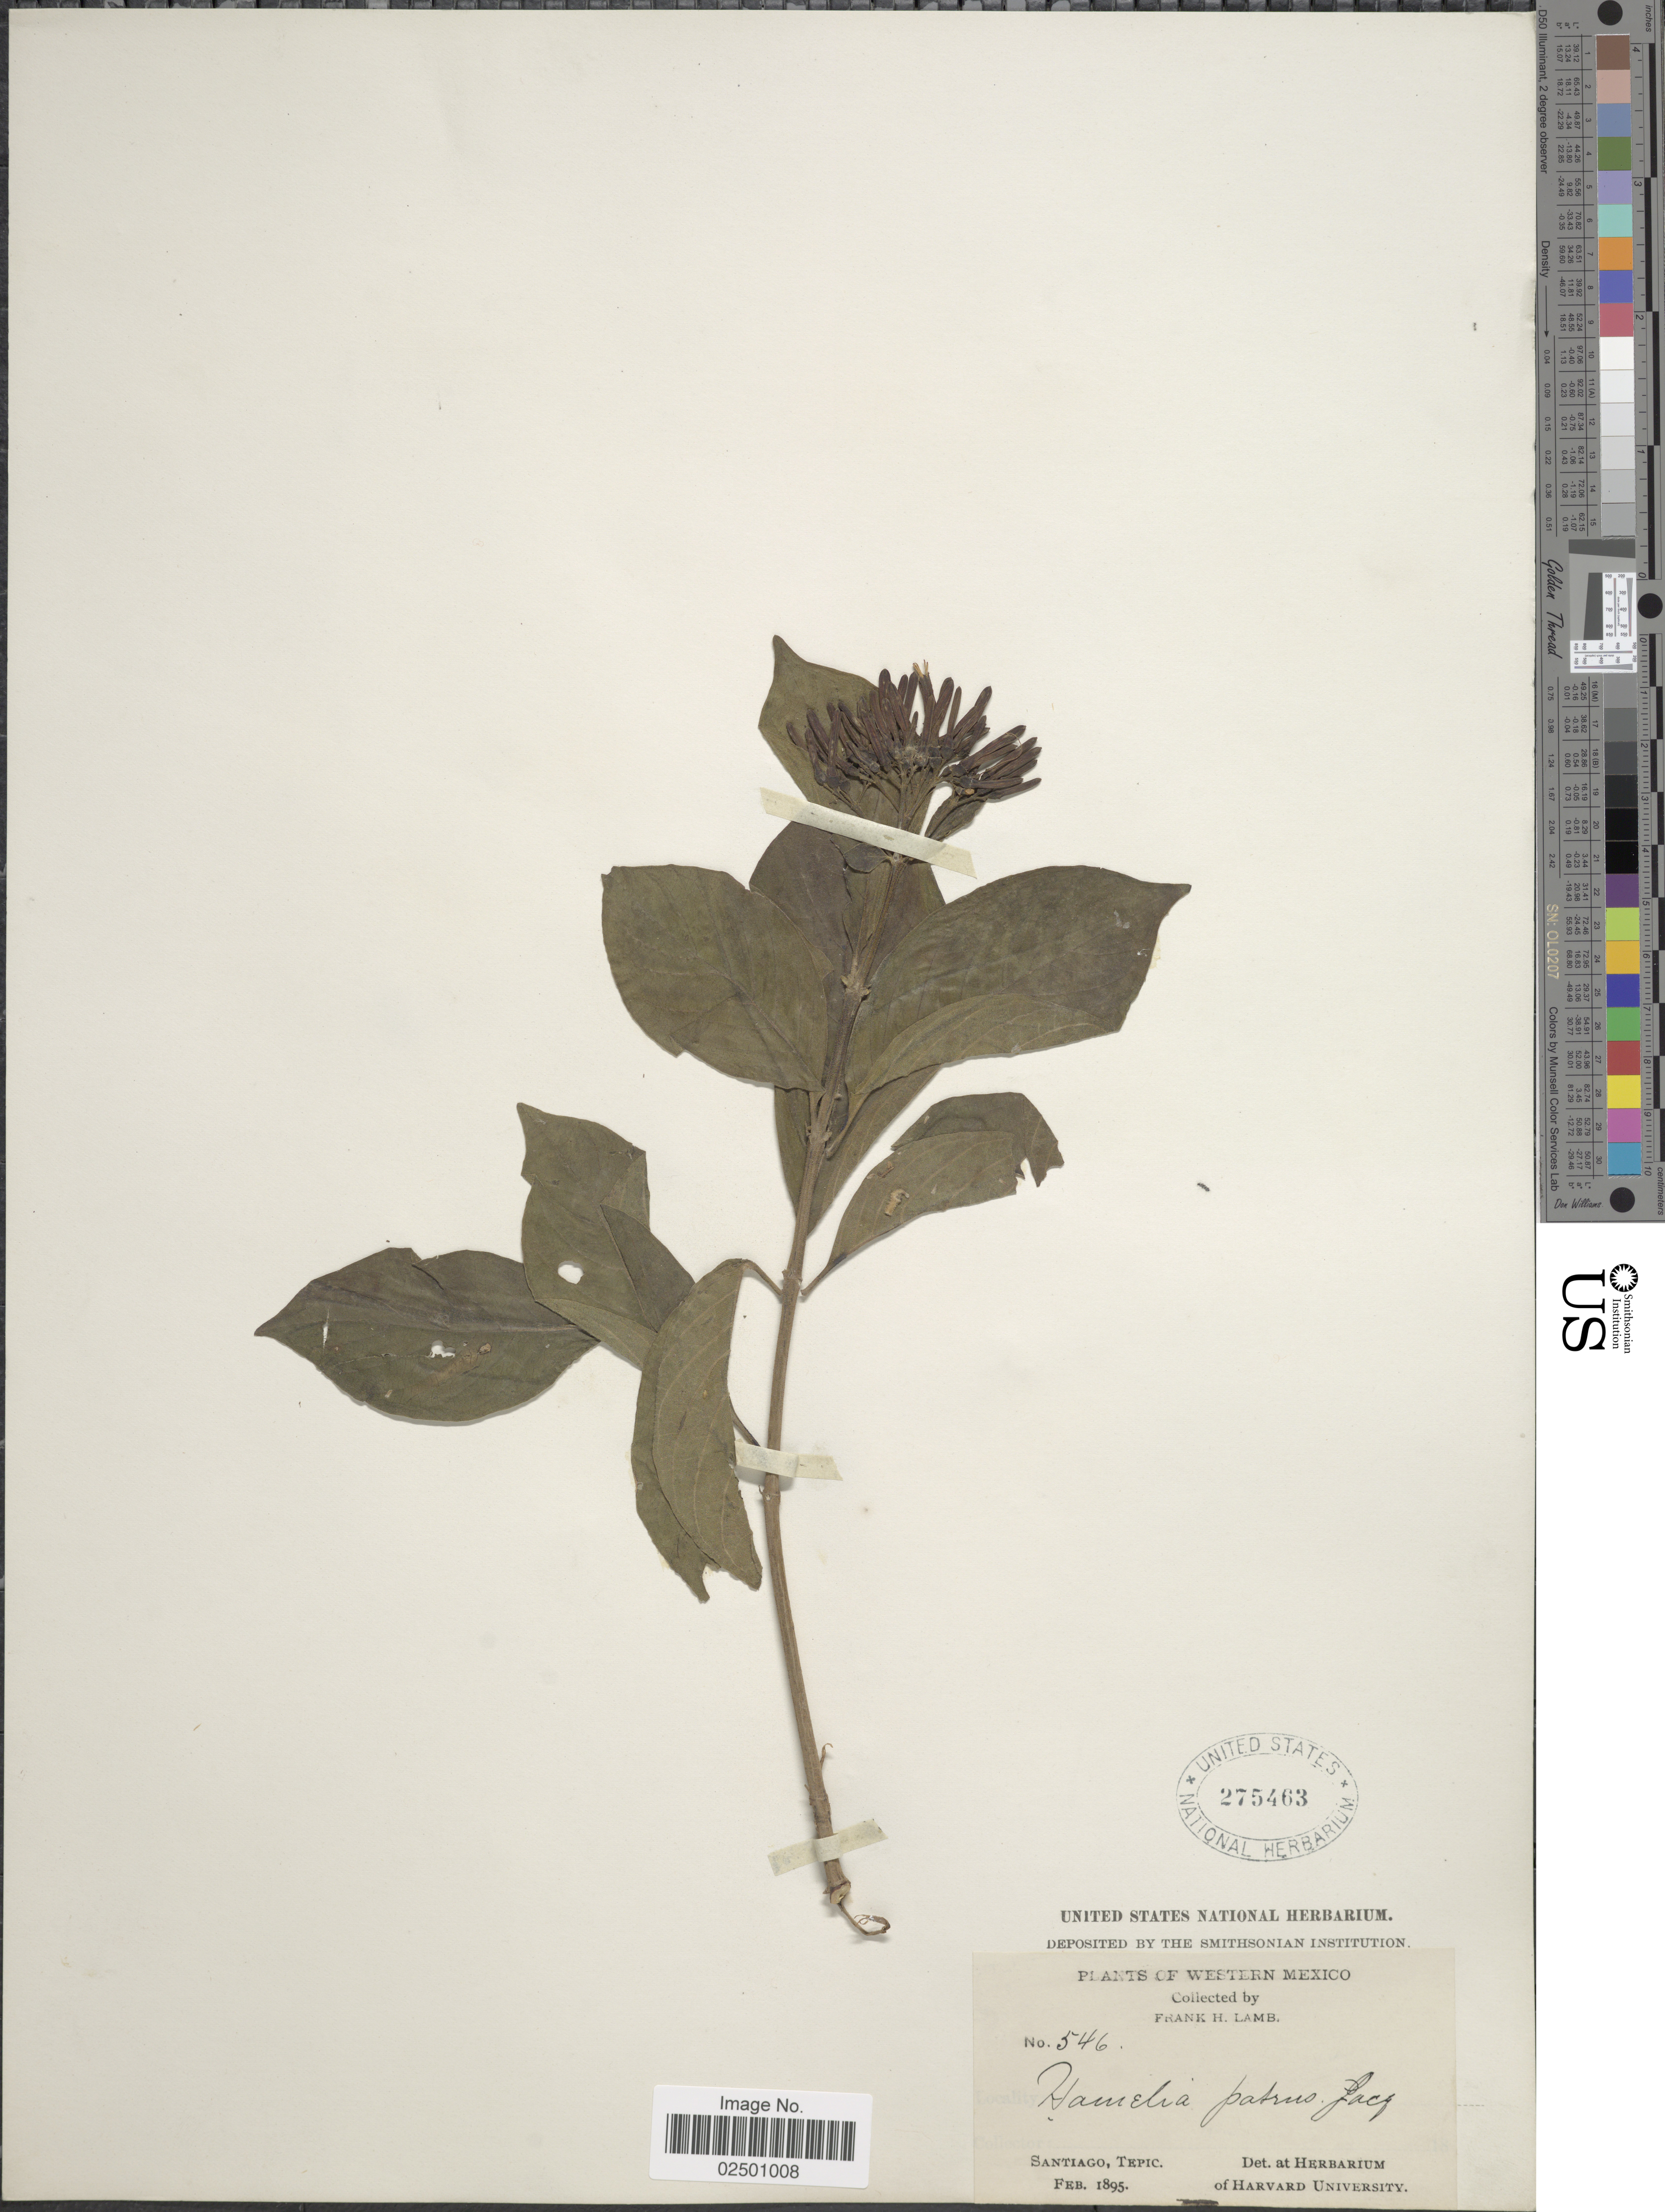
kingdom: Plantae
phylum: Tracheophyta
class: Magnoliopsida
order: Gentianales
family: Rubiaceae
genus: Hamelia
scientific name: Hamelia versicolor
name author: A. Gray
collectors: F. H. Lamb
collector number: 546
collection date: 1895-02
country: Mexico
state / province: Nayarit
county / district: Santiago Ixcuintla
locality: Santiago [Santiago Ixcuintla], Tepic [now Nayarit].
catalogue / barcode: US 275463